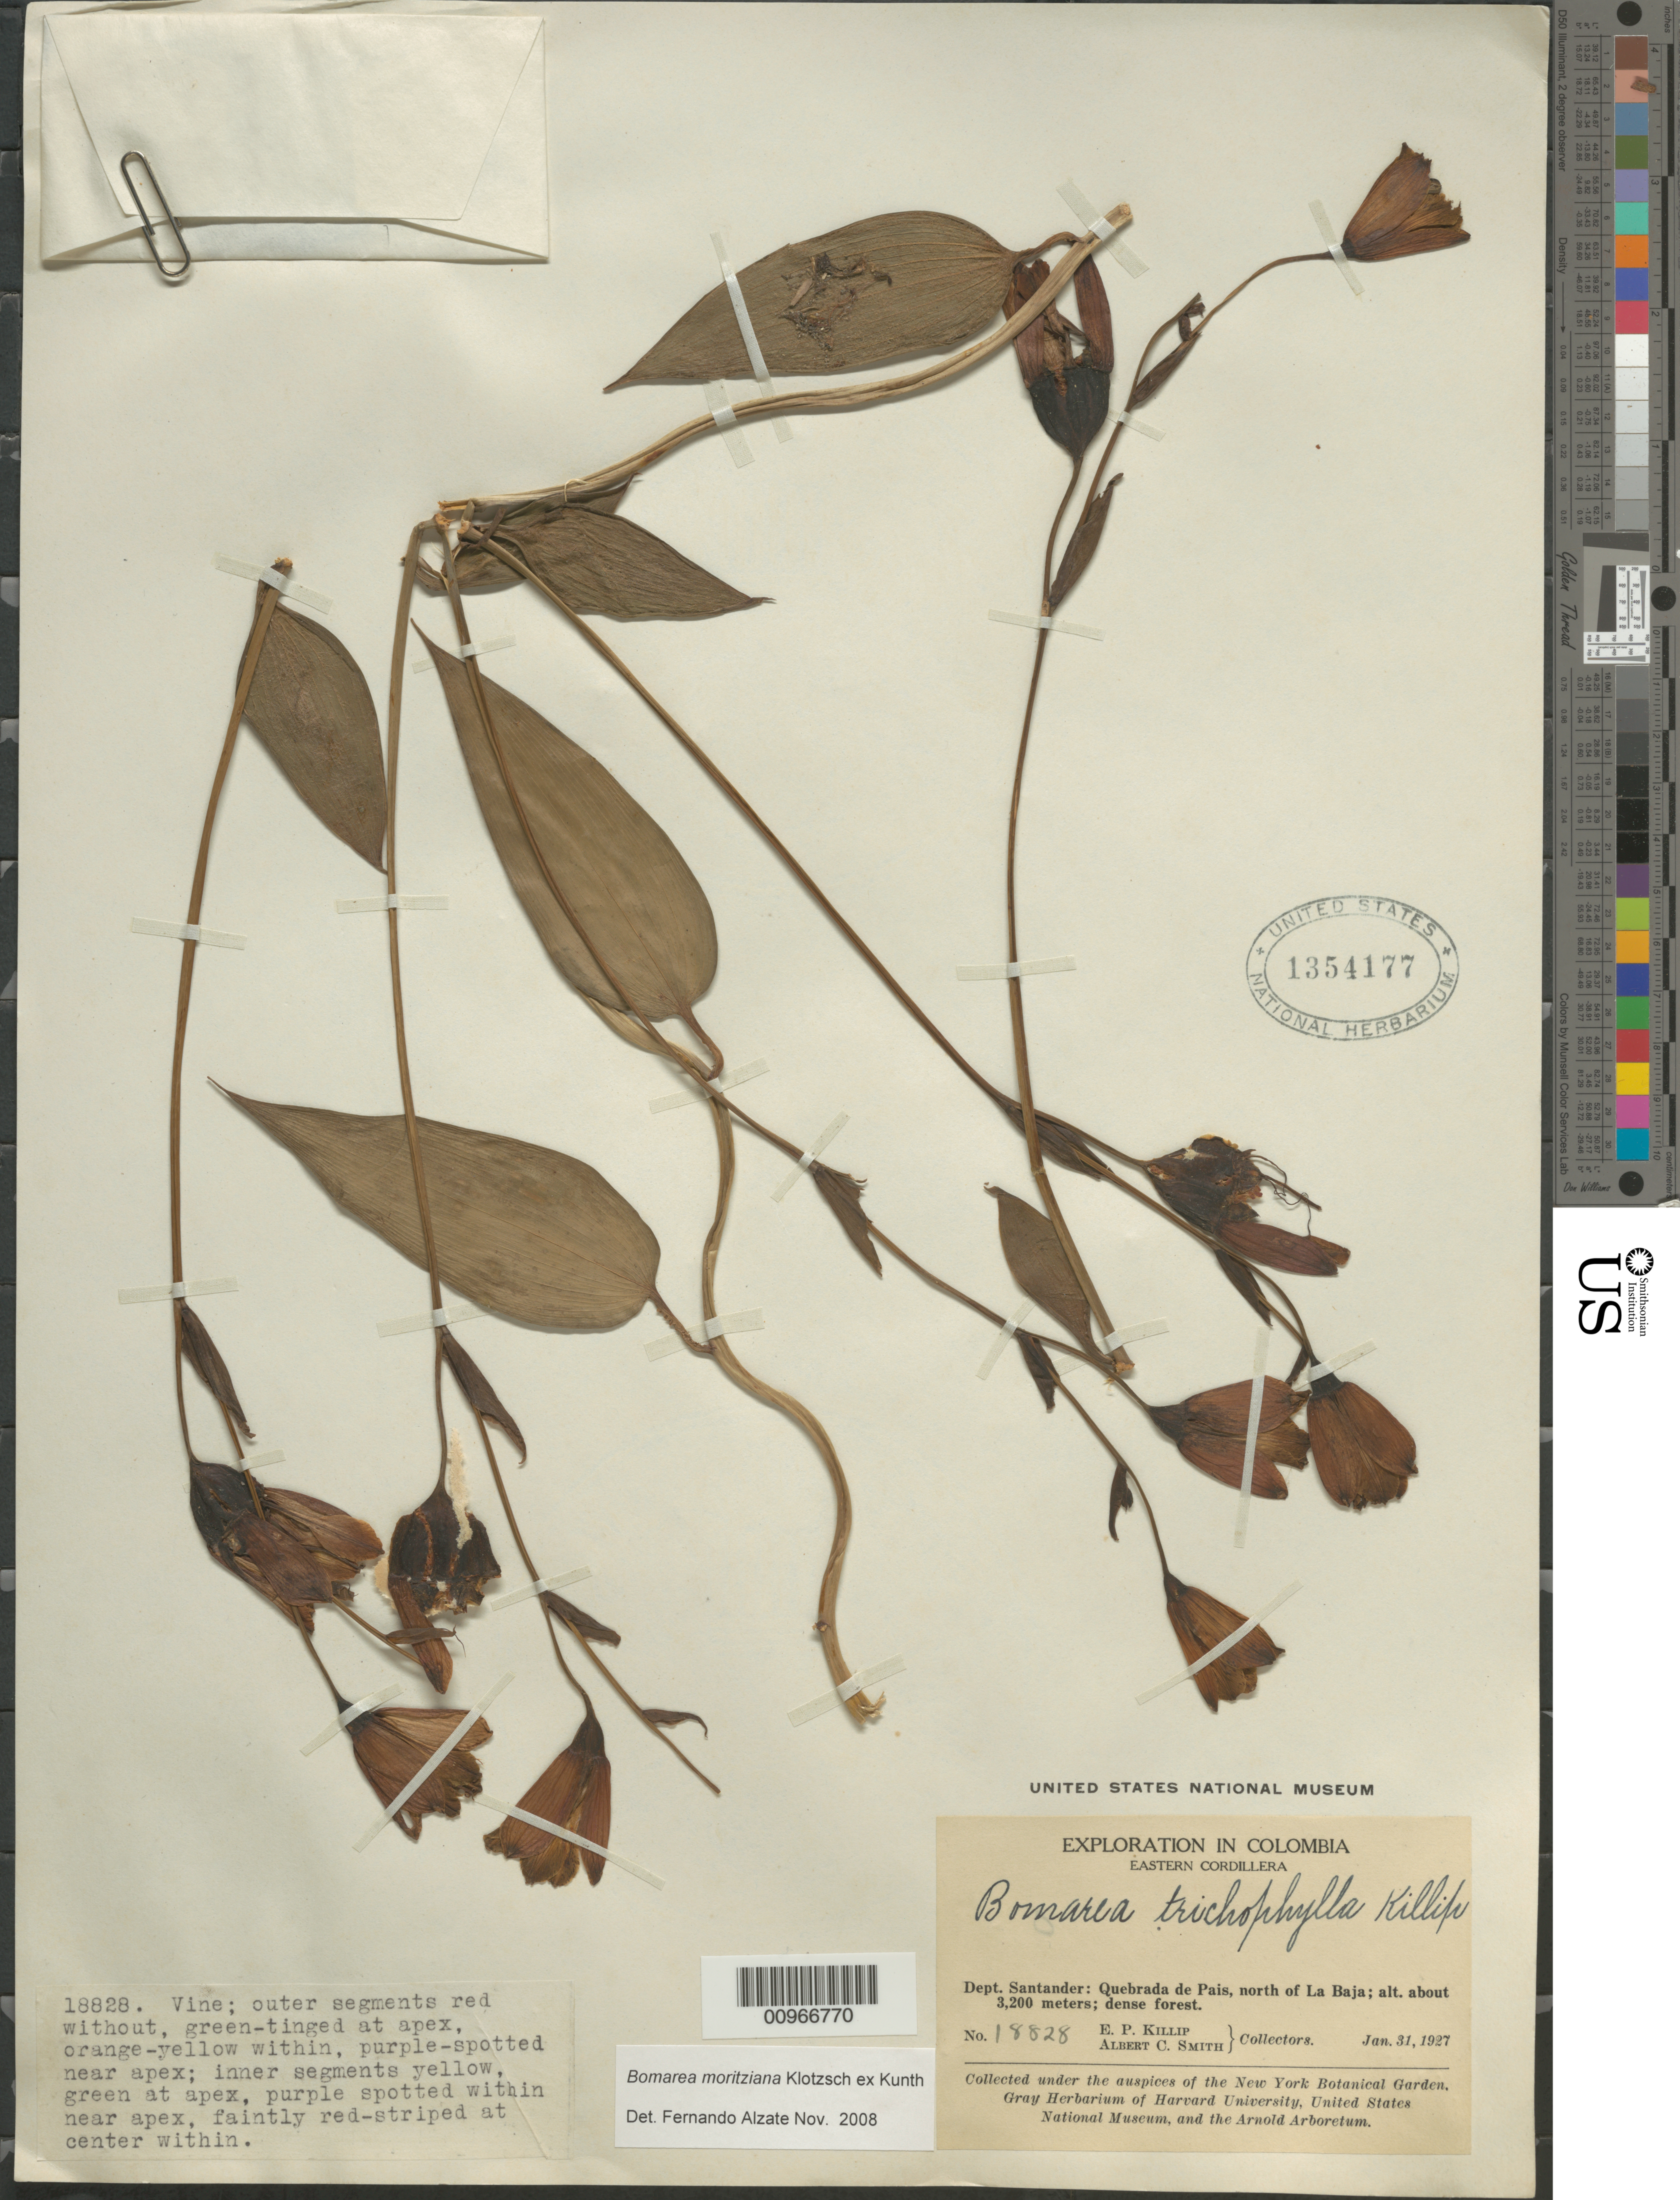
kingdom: Plantae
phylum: Tracheophyta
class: Liliopsida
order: Liliales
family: Alstroemeriaceae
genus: Bomarea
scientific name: Bomarea moritziana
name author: Klotzsch ex Kunth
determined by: Alzate Guarin, Fernando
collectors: E. P. Killip & A. C. Smith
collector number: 18828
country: Colombia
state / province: Santander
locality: Quebrada de Pais, N of La Baja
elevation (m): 3200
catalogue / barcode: US 1354177